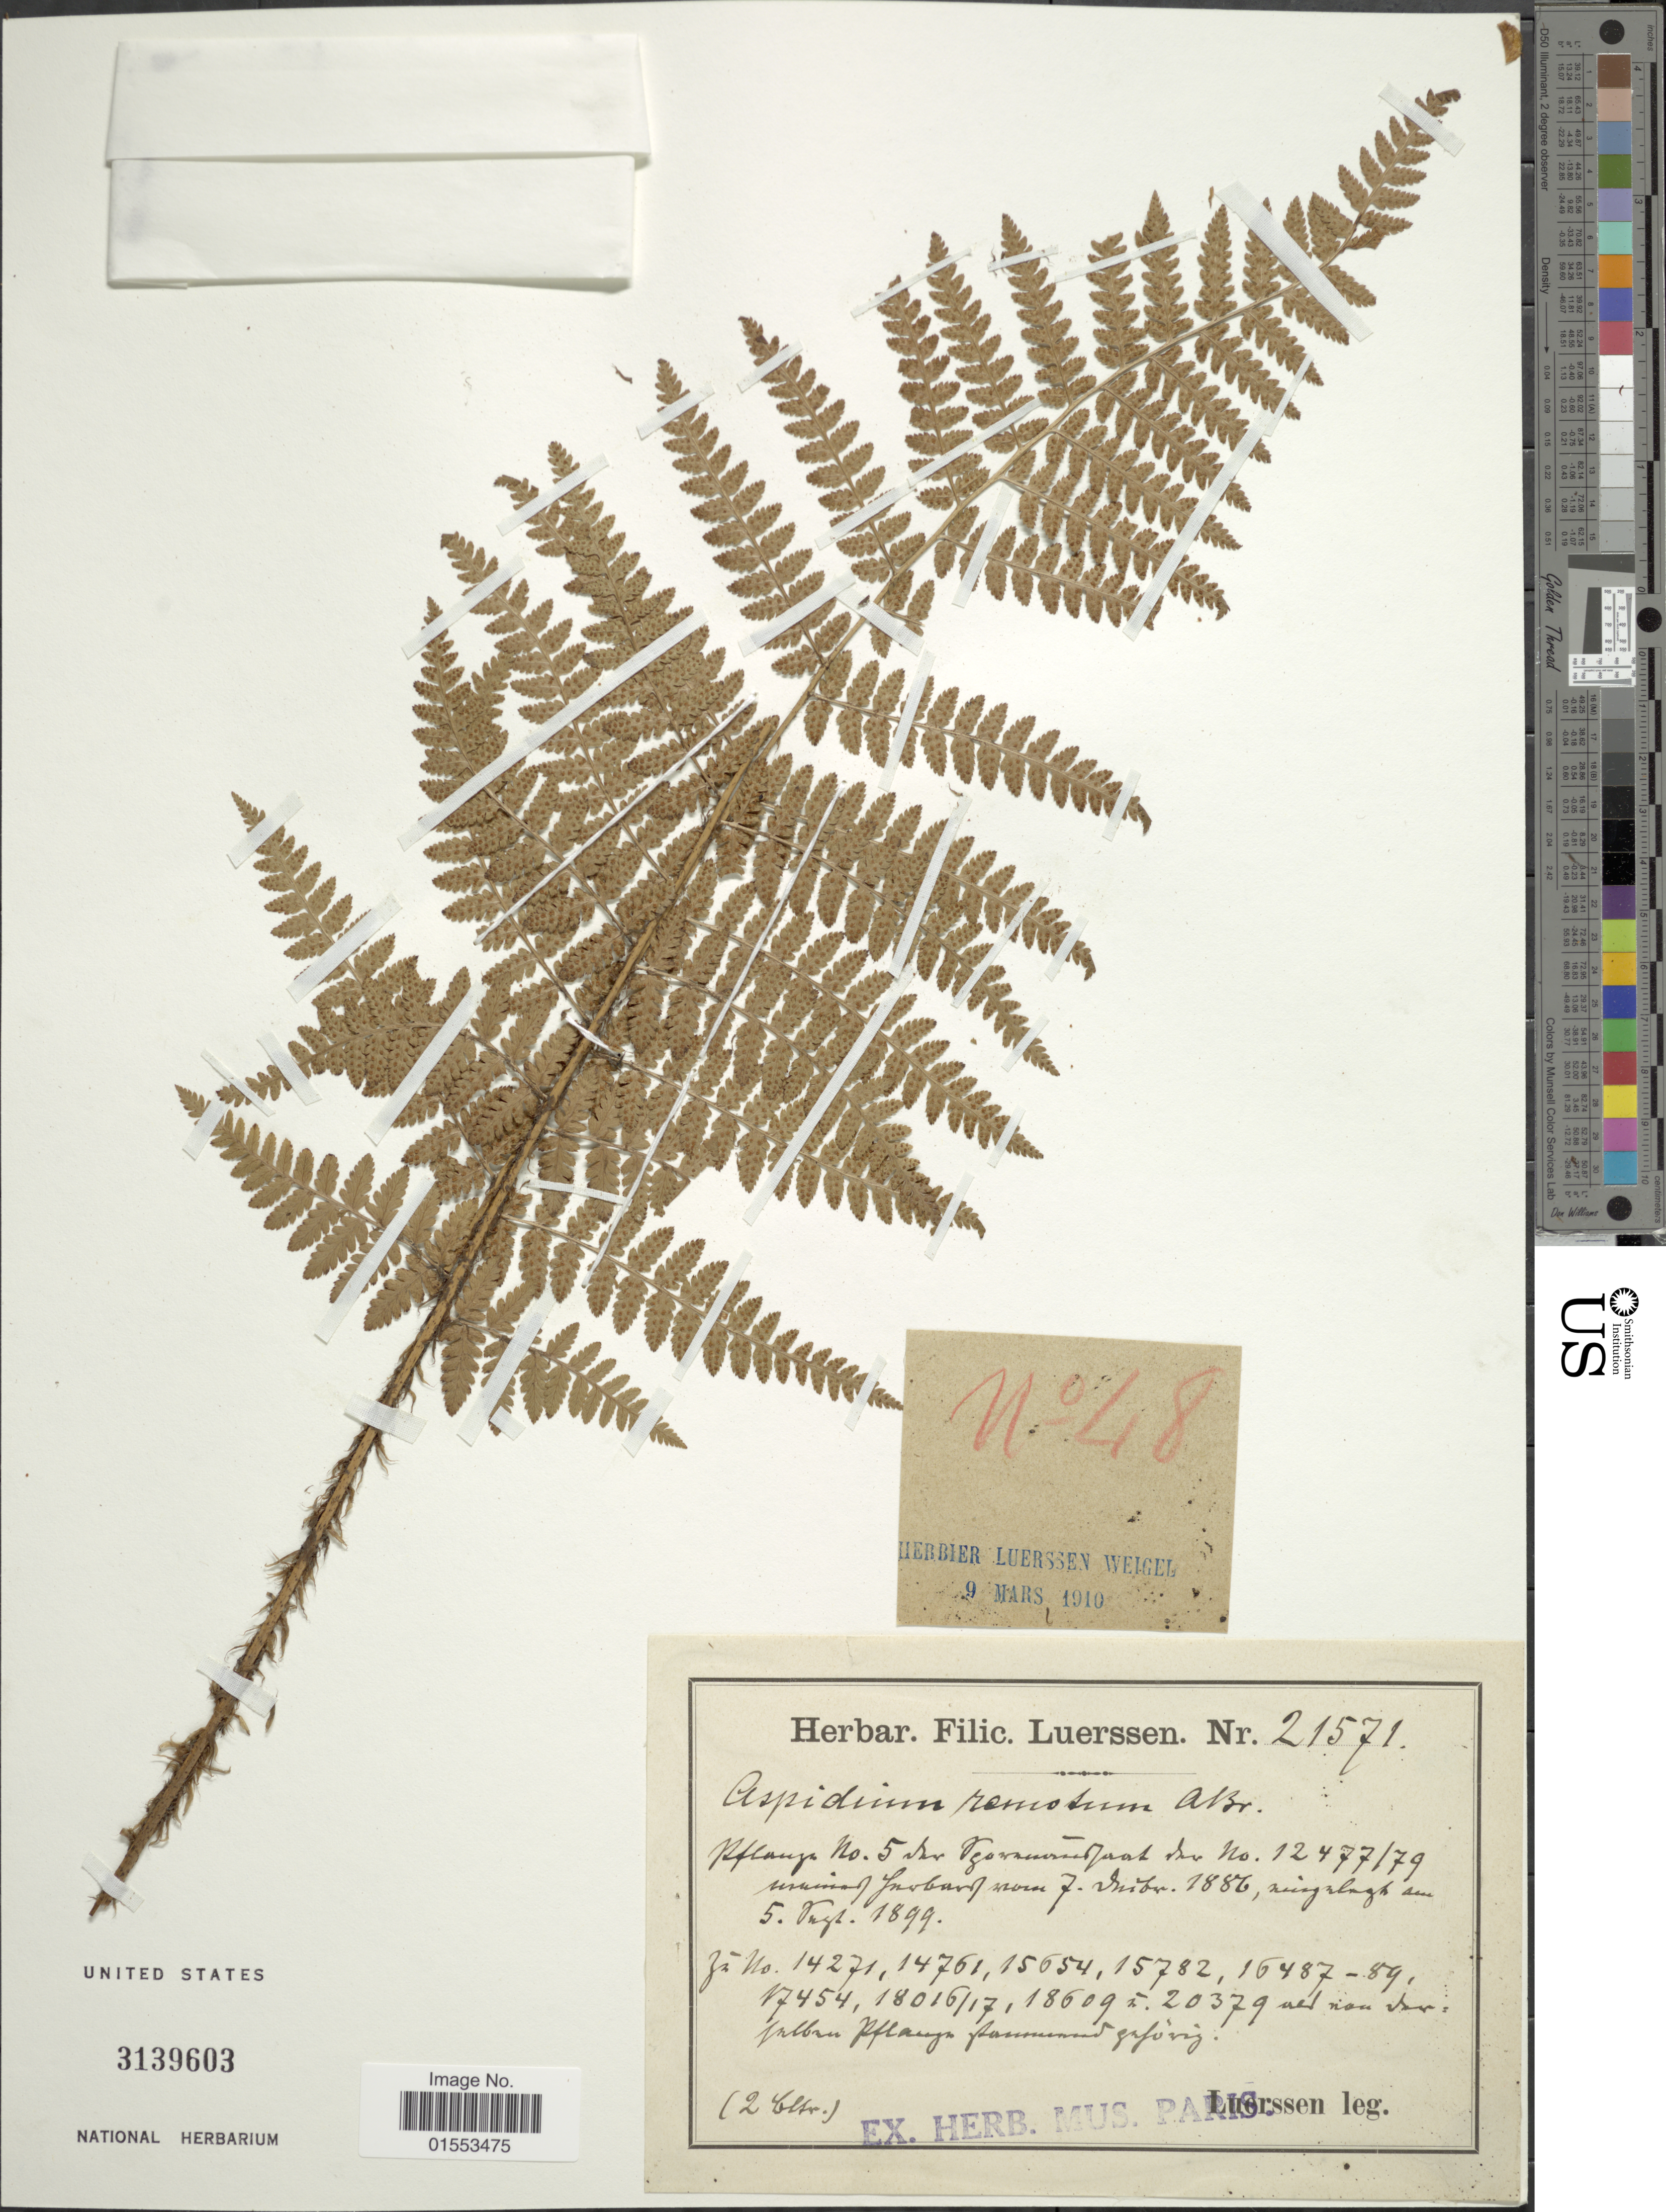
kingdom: Plantae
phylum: Tracheophyta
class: Polypodiopsida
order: Polypodiales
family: Dryopteridaceae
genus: Dryopteris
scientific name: Dryopteris remota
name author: (A. Braun) Hayek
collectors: Luerssen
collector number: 21571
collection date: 1899-08-05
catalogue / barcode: US 3139603